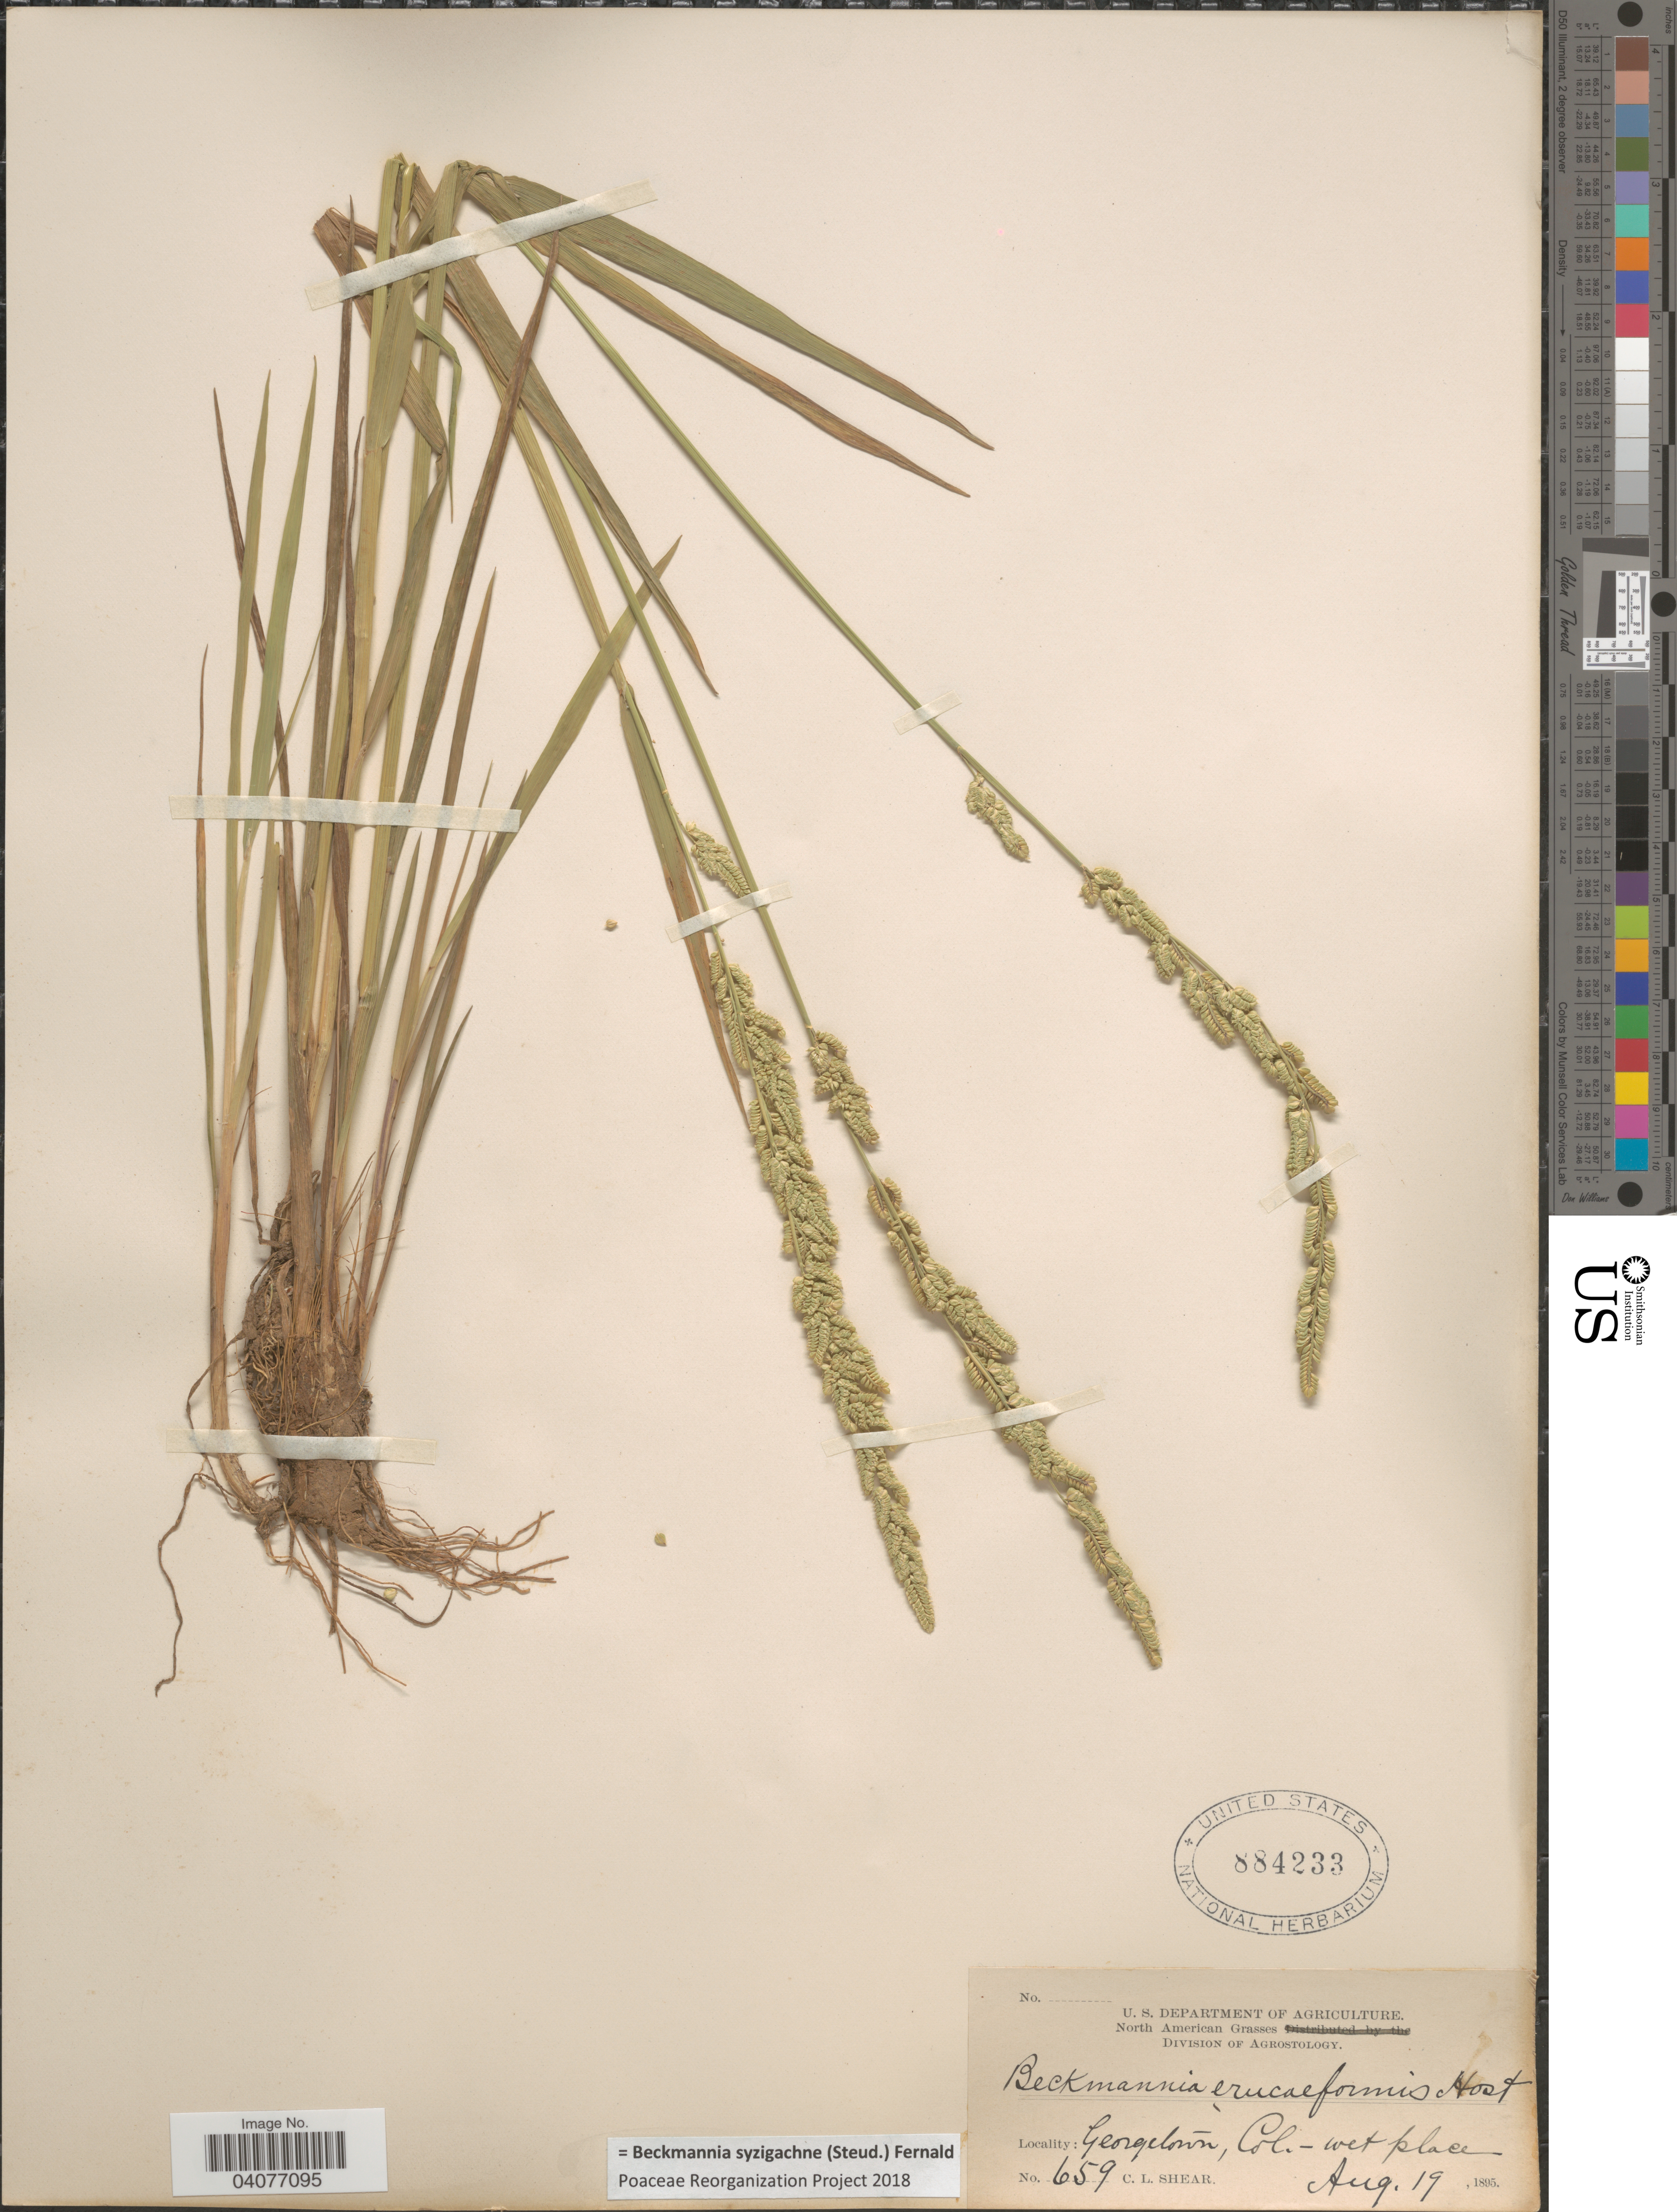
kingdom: Plantae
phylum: Tracheophyta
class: Liliopsida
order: Poales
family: Poaceae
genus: Beckmannia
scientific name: Beckmannia syzigachne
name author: (Steud.) Fernald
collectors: C. L. Shear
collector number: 659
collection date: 1895-08-19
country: United States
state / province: Colorado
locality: Georgetown.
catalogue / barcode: US 884233